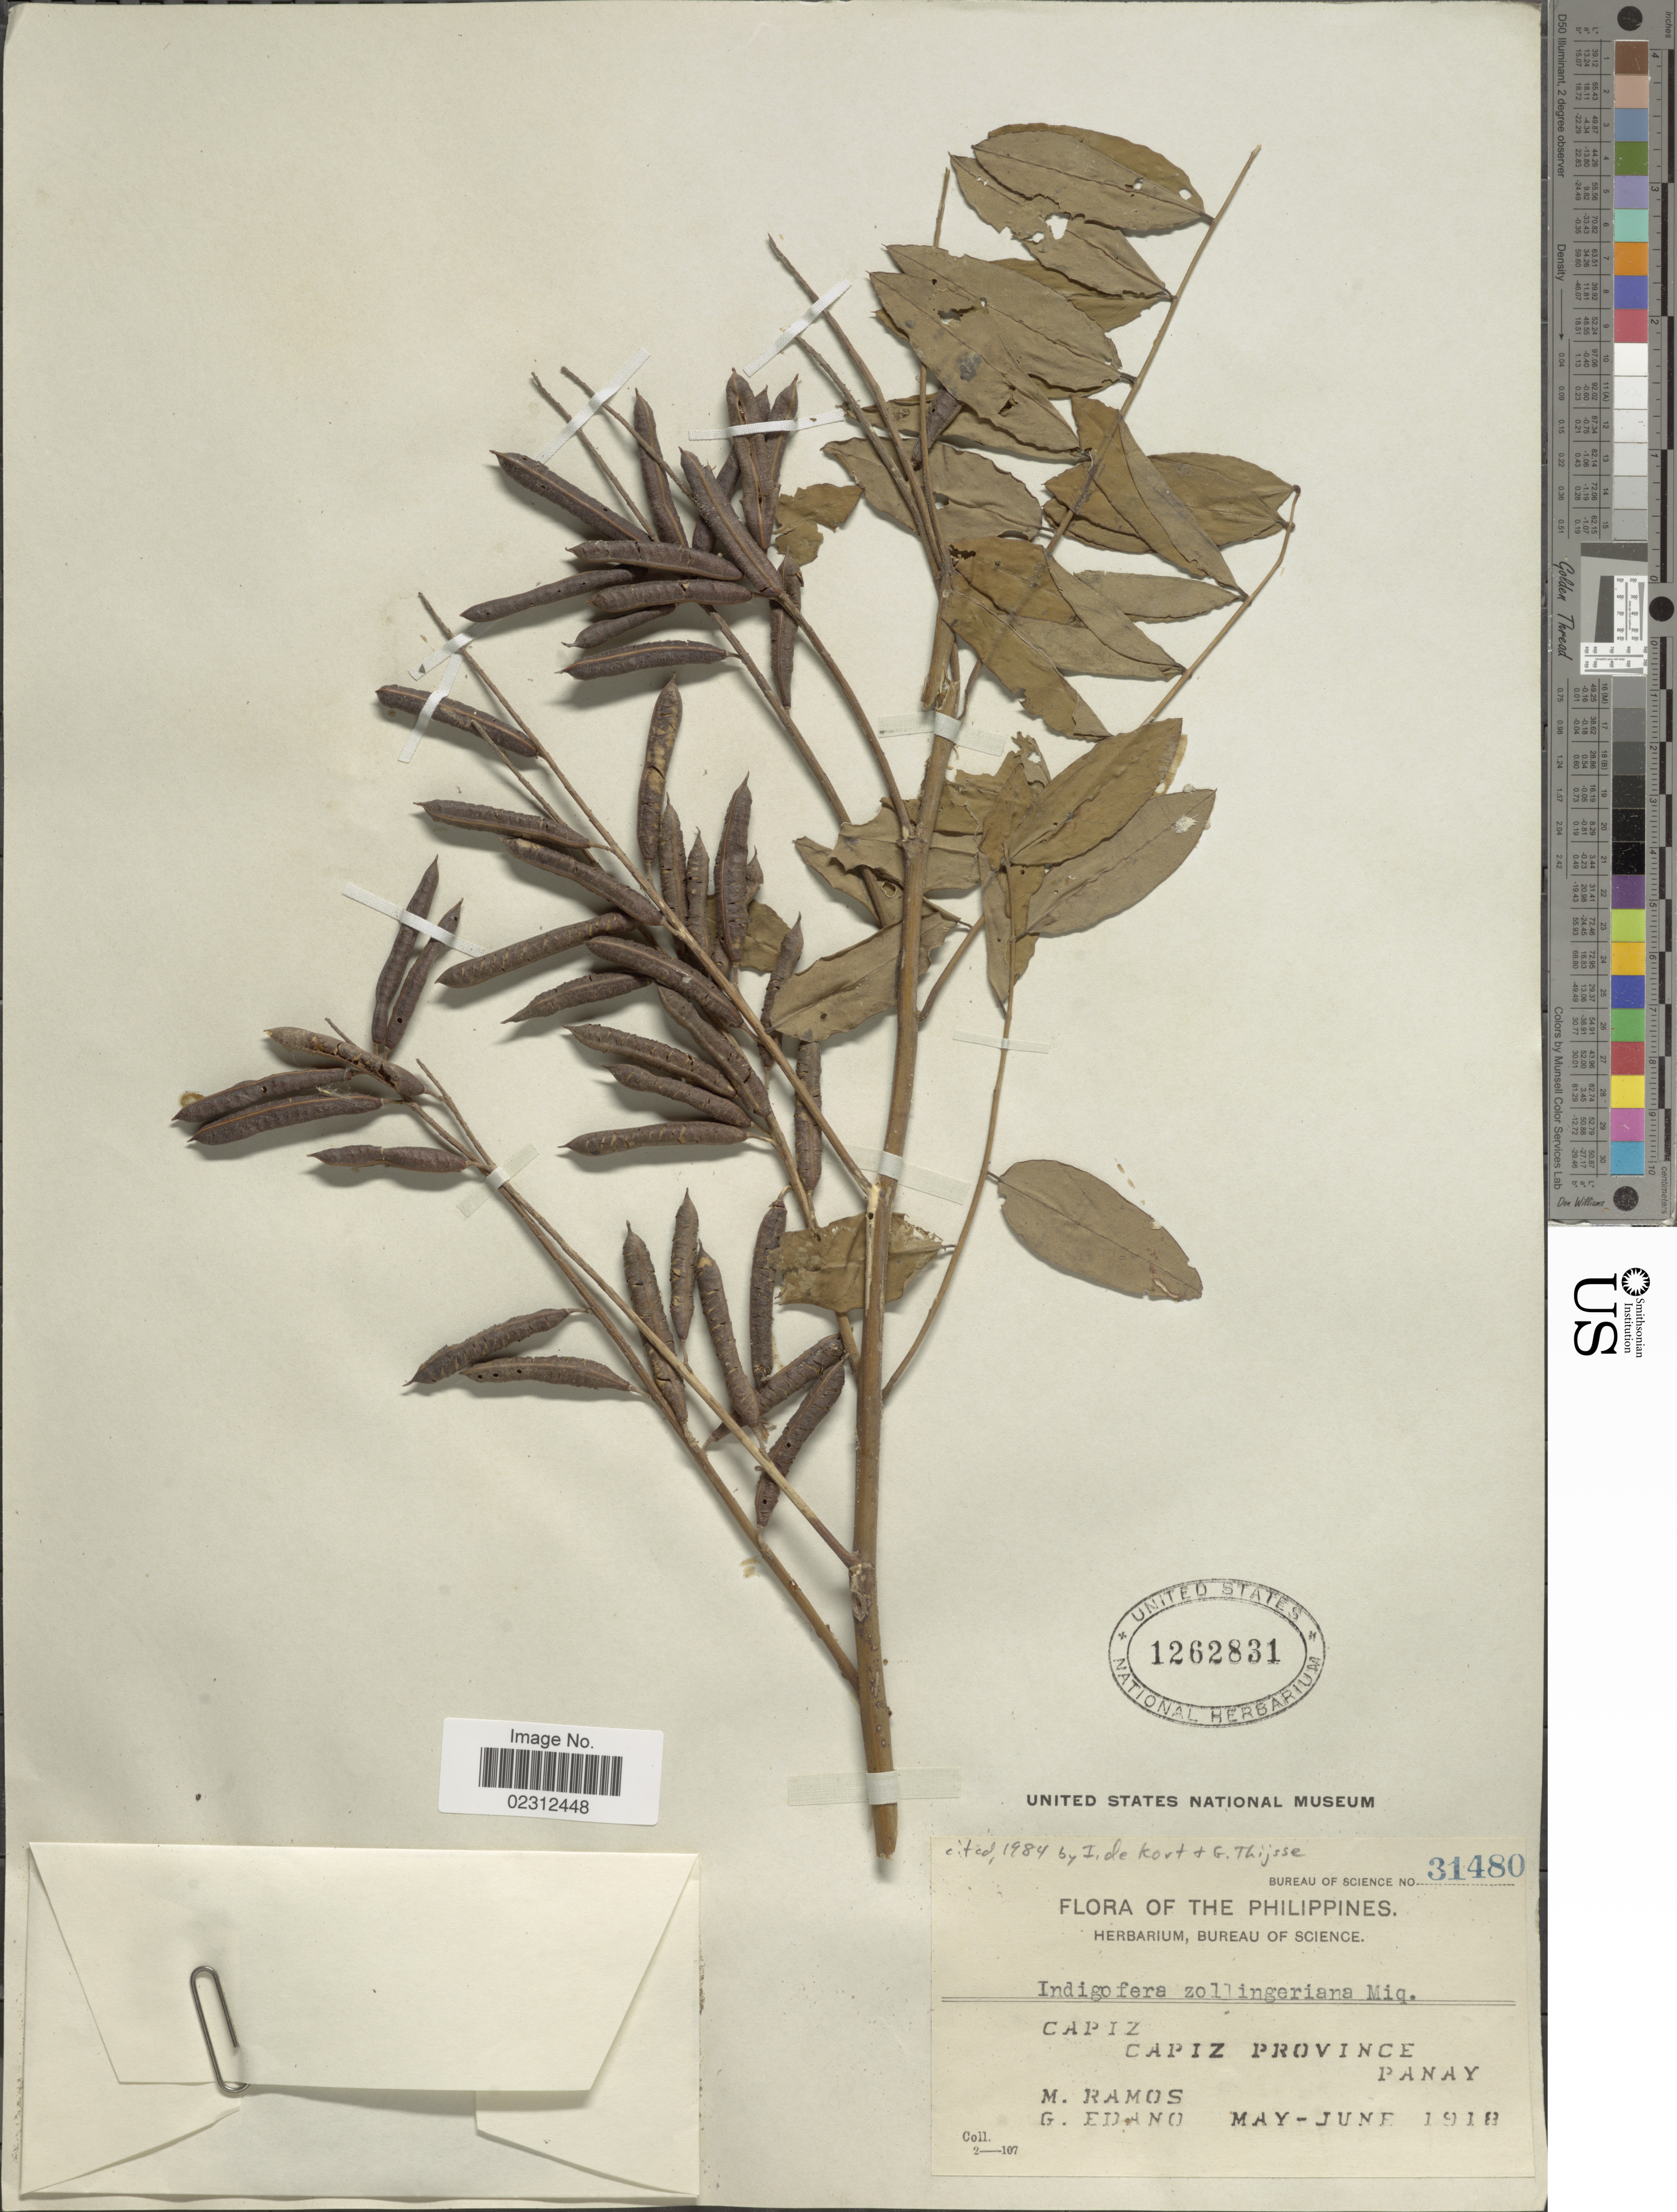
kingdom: Plantae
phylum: Tracheophyta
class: Magnoliopsida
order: Fabales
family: Fabaceae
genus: Indigofera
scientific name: Indigofera zollingeriana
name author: Miq.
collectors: M. Ramos & G. Edaño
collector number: Bureau Of Science 31480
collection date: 1918-05/1918-06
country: Philippines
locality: Capiz, Capiz Province, Panay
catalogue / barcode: US 1262831